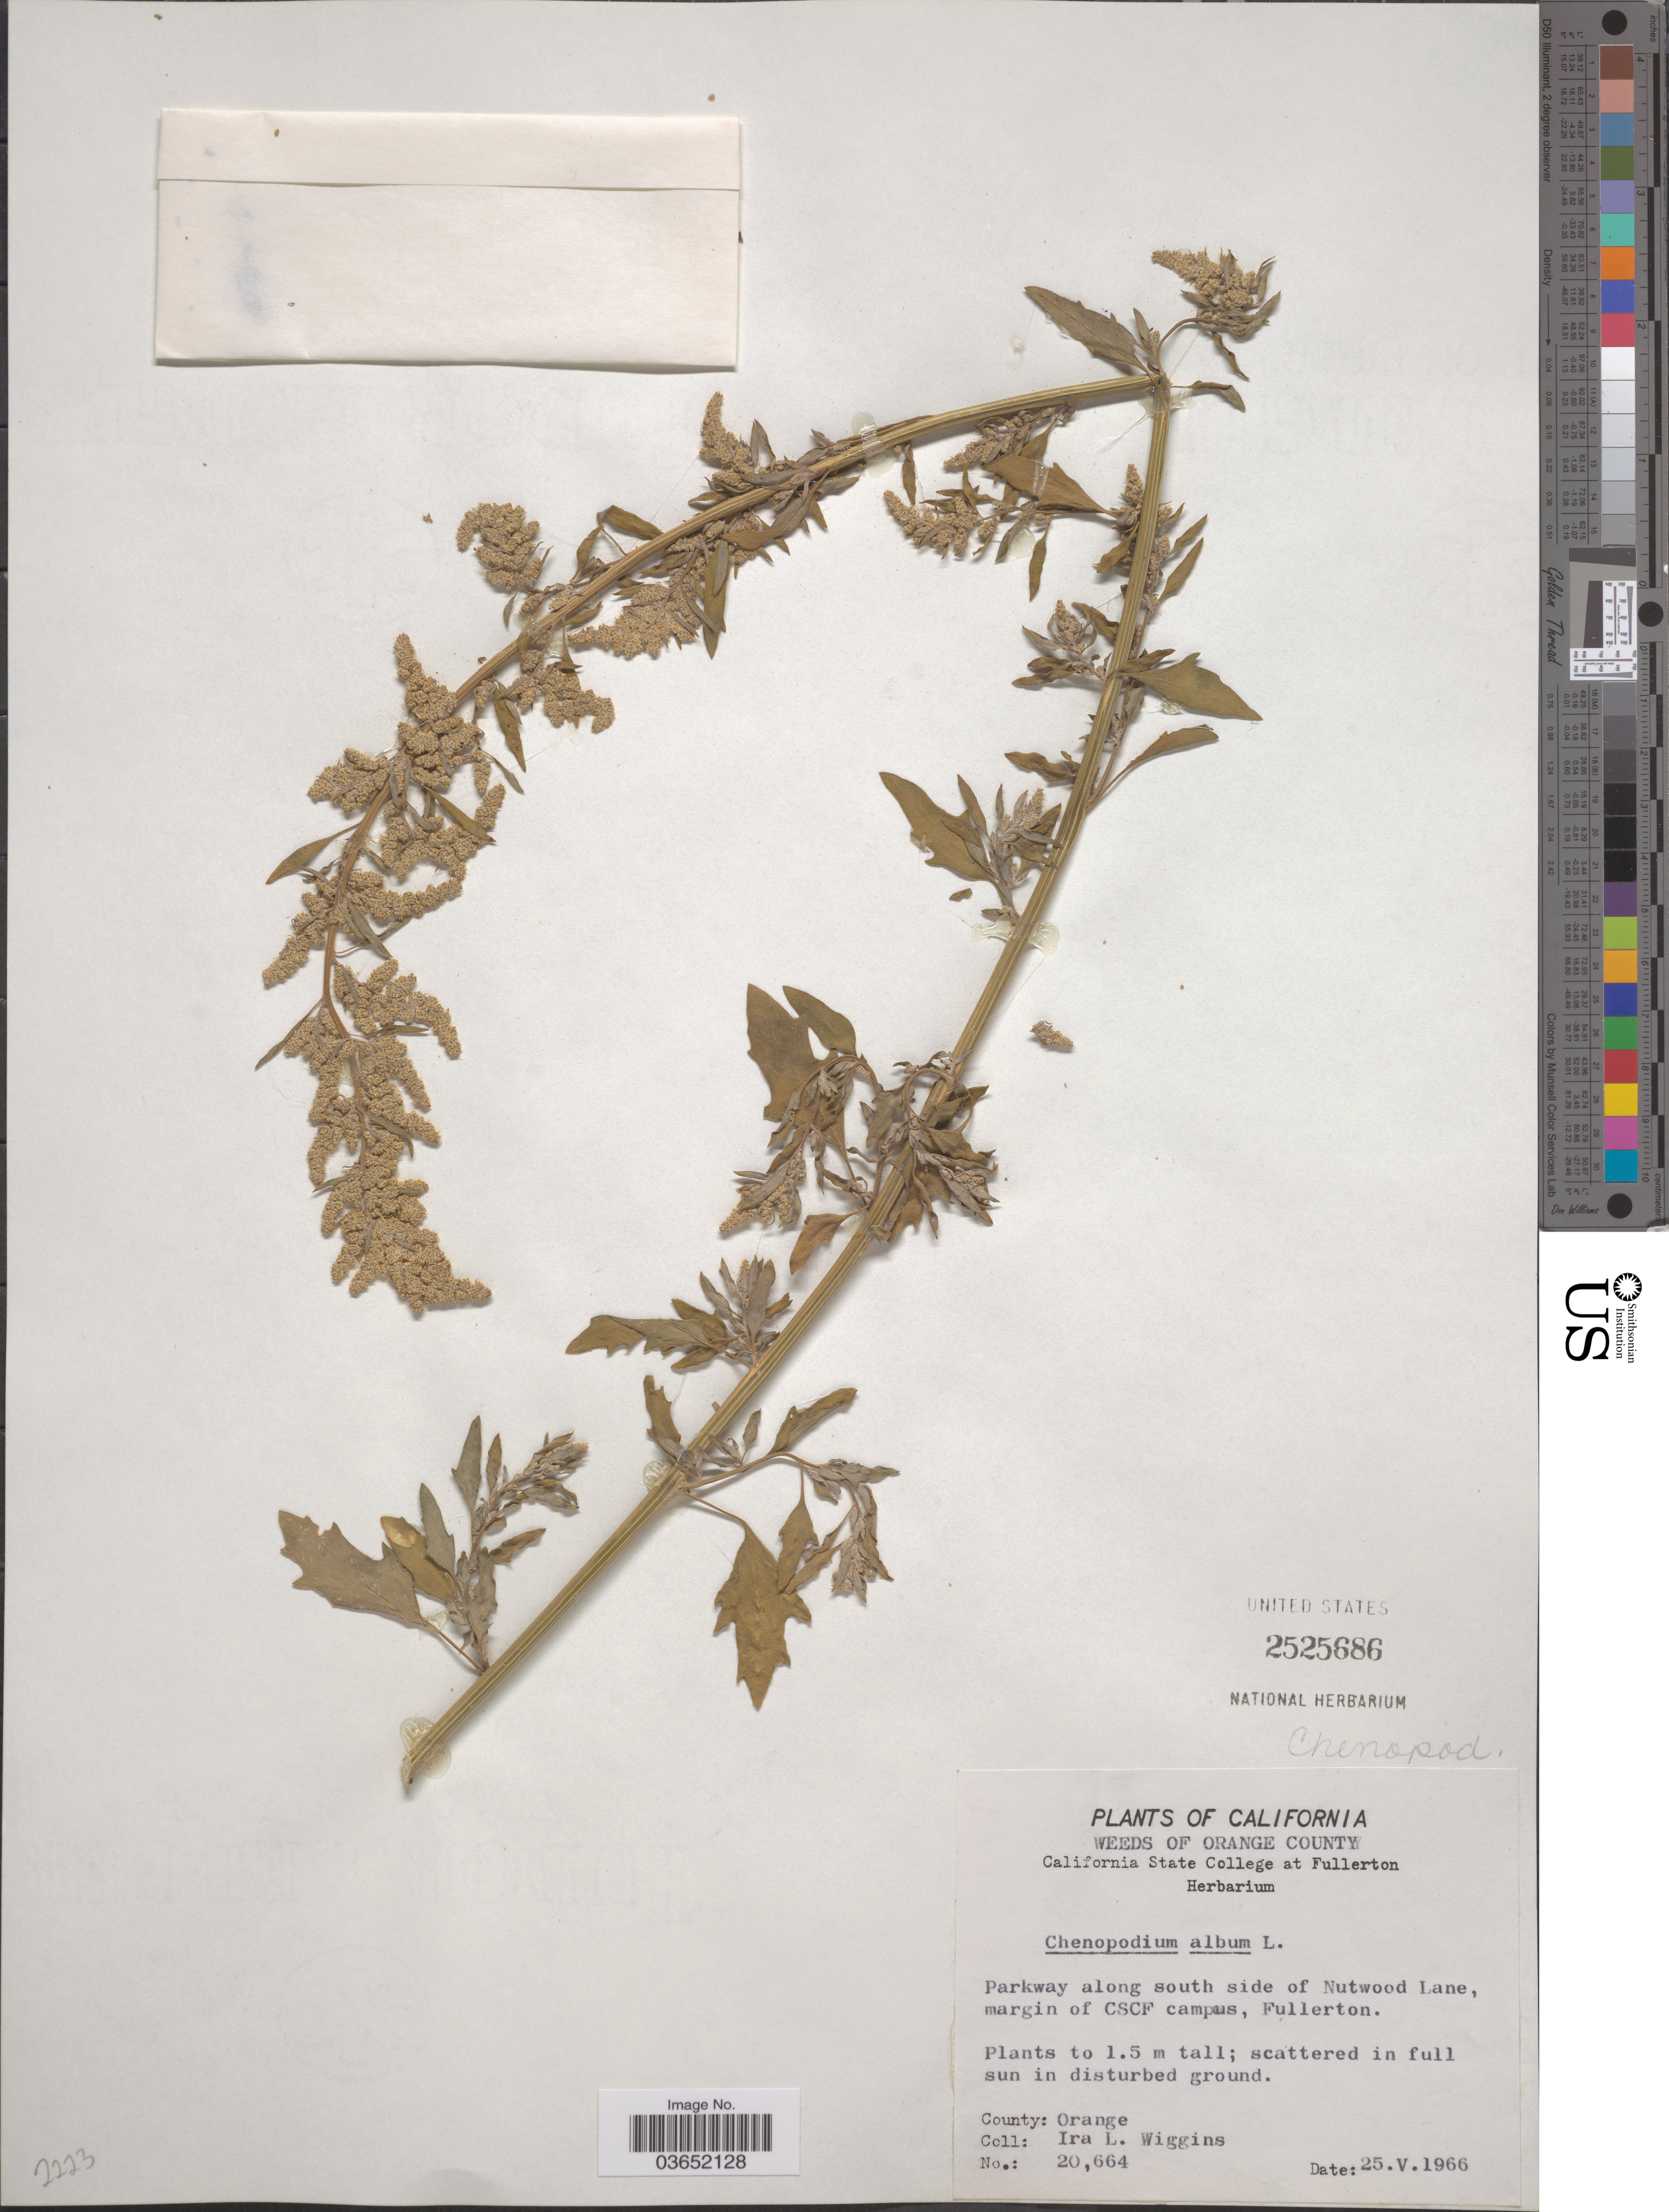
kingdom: Plantae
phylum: Tracheophyta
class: Magnoliopsida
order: Caryophyllales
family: Amaranthaceae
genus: Chenopodium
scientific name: Chenopodium album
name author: L.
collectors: I. L. Wiggins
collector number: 20664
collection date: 1966-05-25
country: United States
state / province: California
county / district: Orange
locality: Orange County. Parkway along south side of Nutwood Lane, margin of CSCF campus, Fullerton.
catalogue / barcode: US 2525686